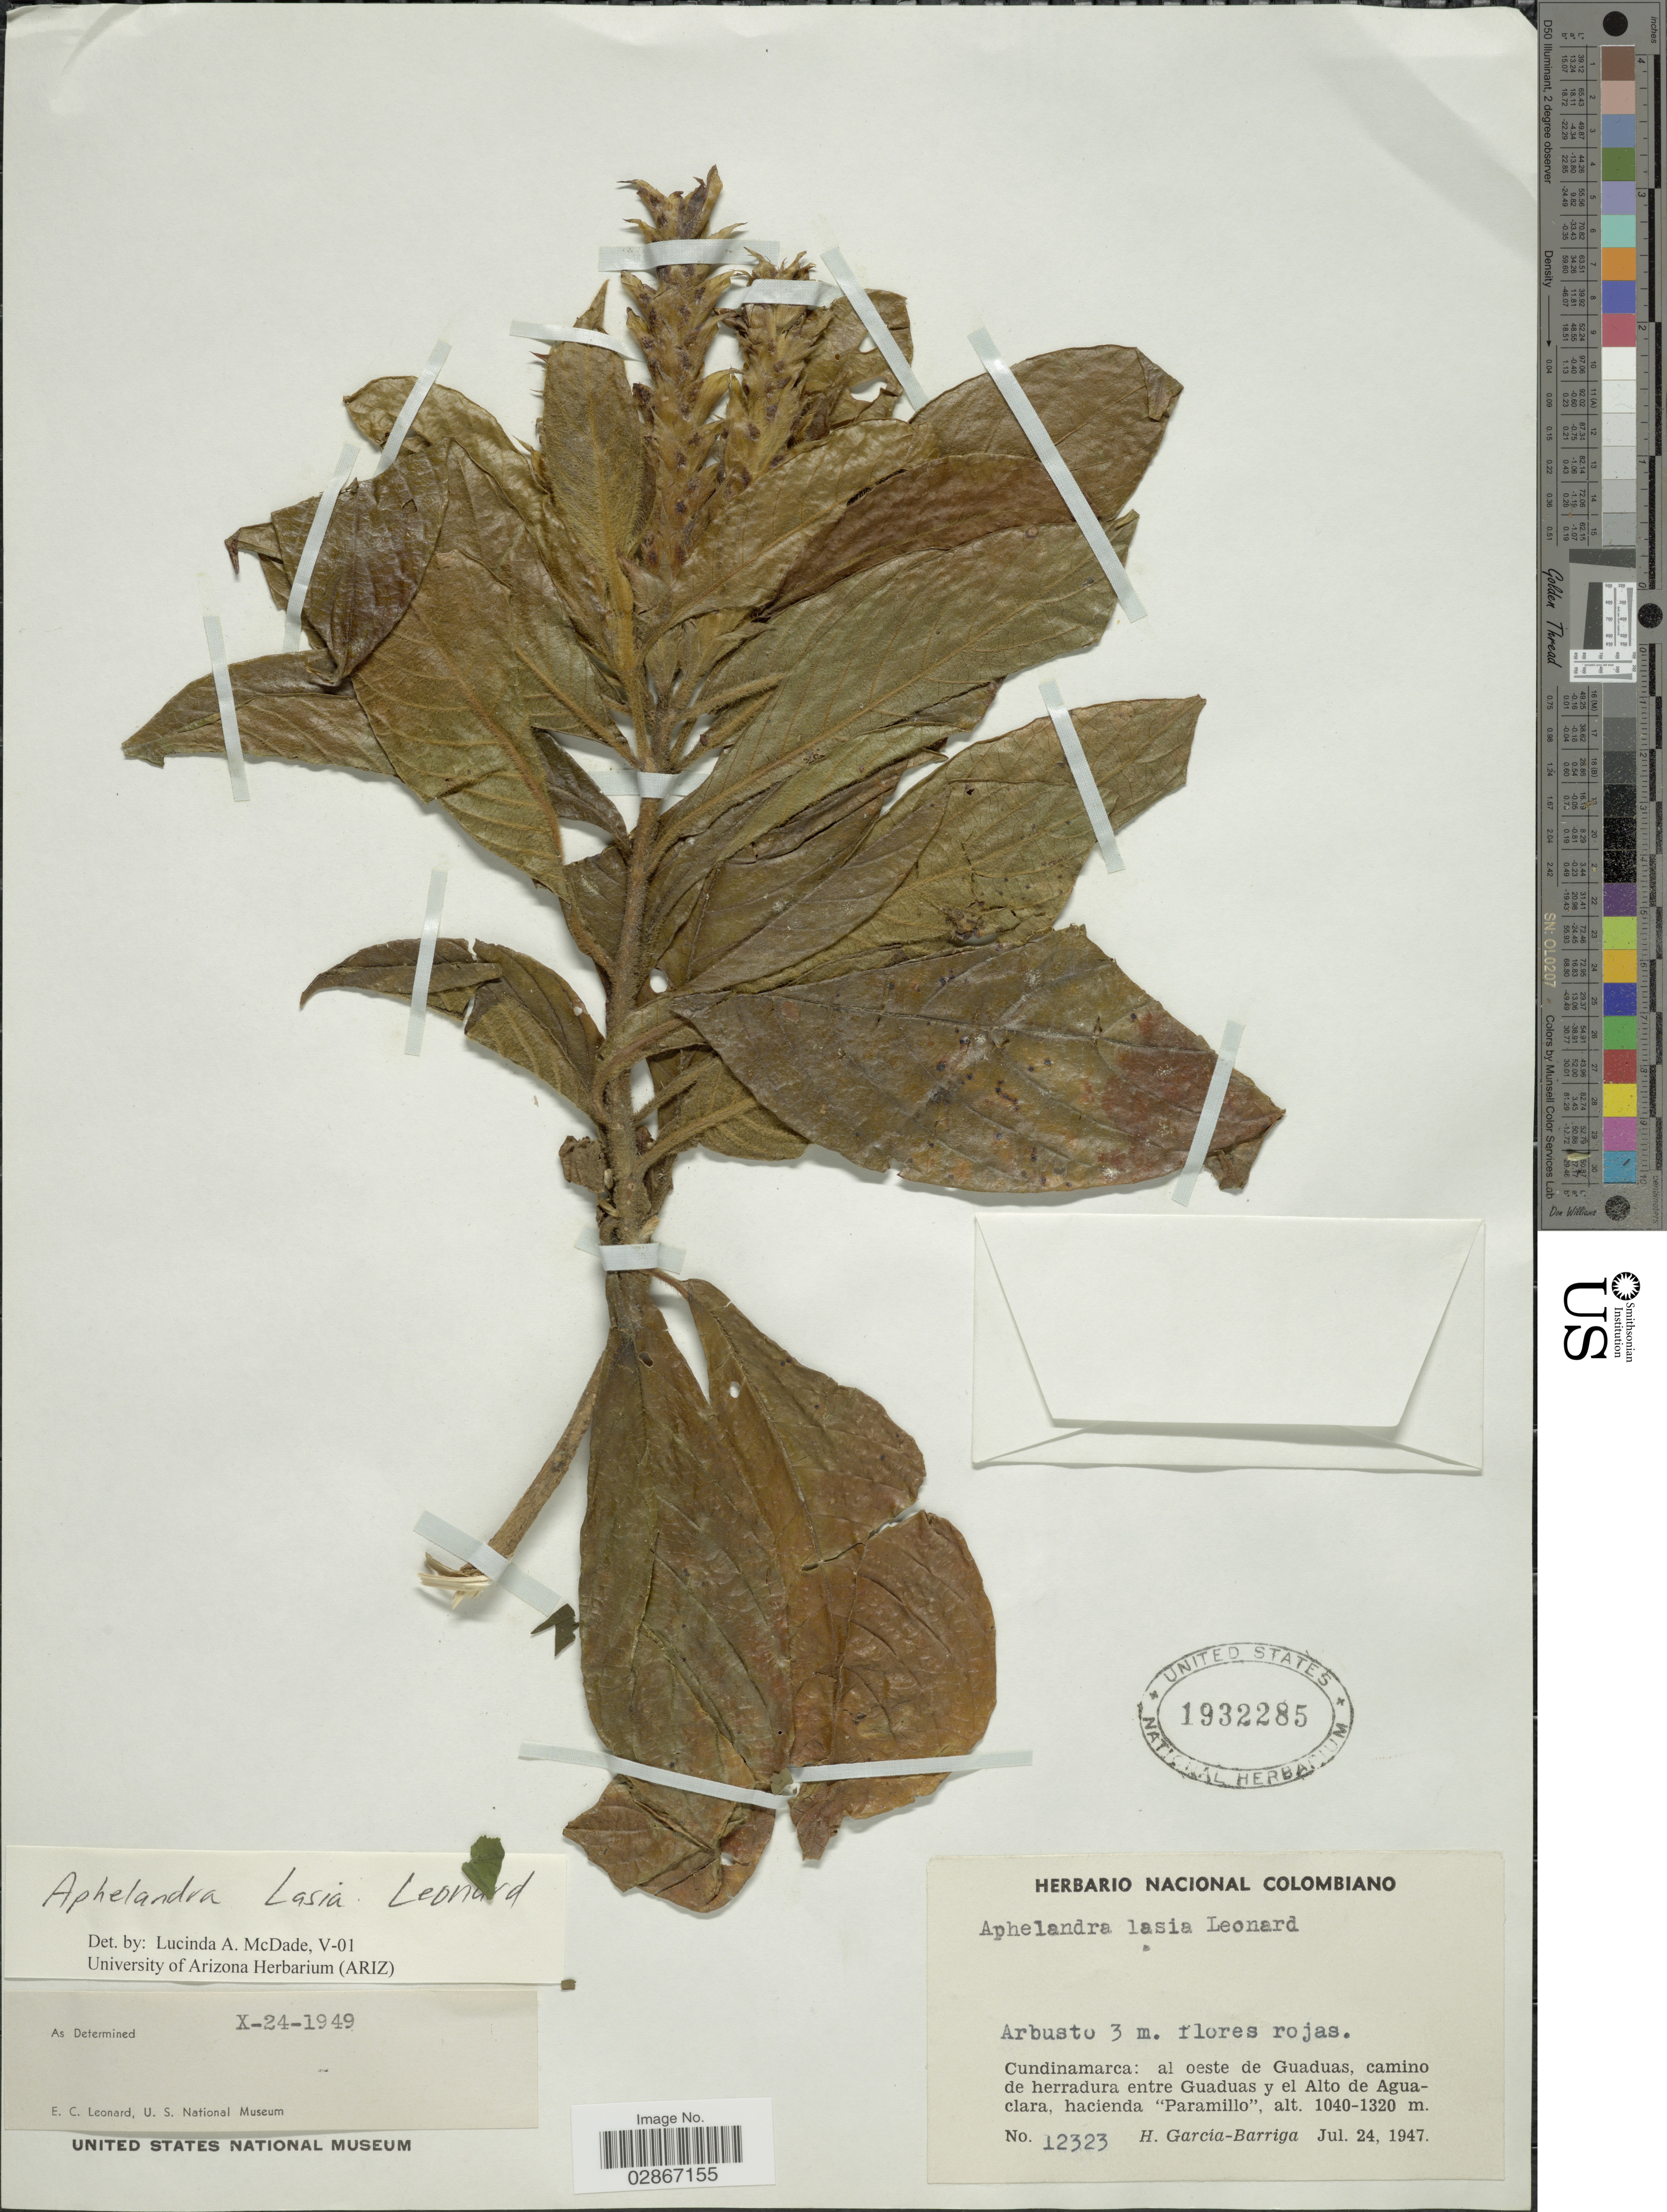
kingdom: Plantae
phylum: Tracheophyta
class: Magnoliopsida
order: Lamiales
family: Acanthaceae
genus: Aphelandra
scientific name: Aphelandra lasia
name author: Leonard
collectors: H. García Barriga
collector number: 12323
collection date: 1947-07-24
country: Colombia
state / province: Cundinamarca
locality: Al oeste de Guaduas, camino de herradura entre Guaduas y el Alto de Aguaclara, hacienda "Paramillo".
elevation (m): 1040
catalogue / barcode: US 1932285